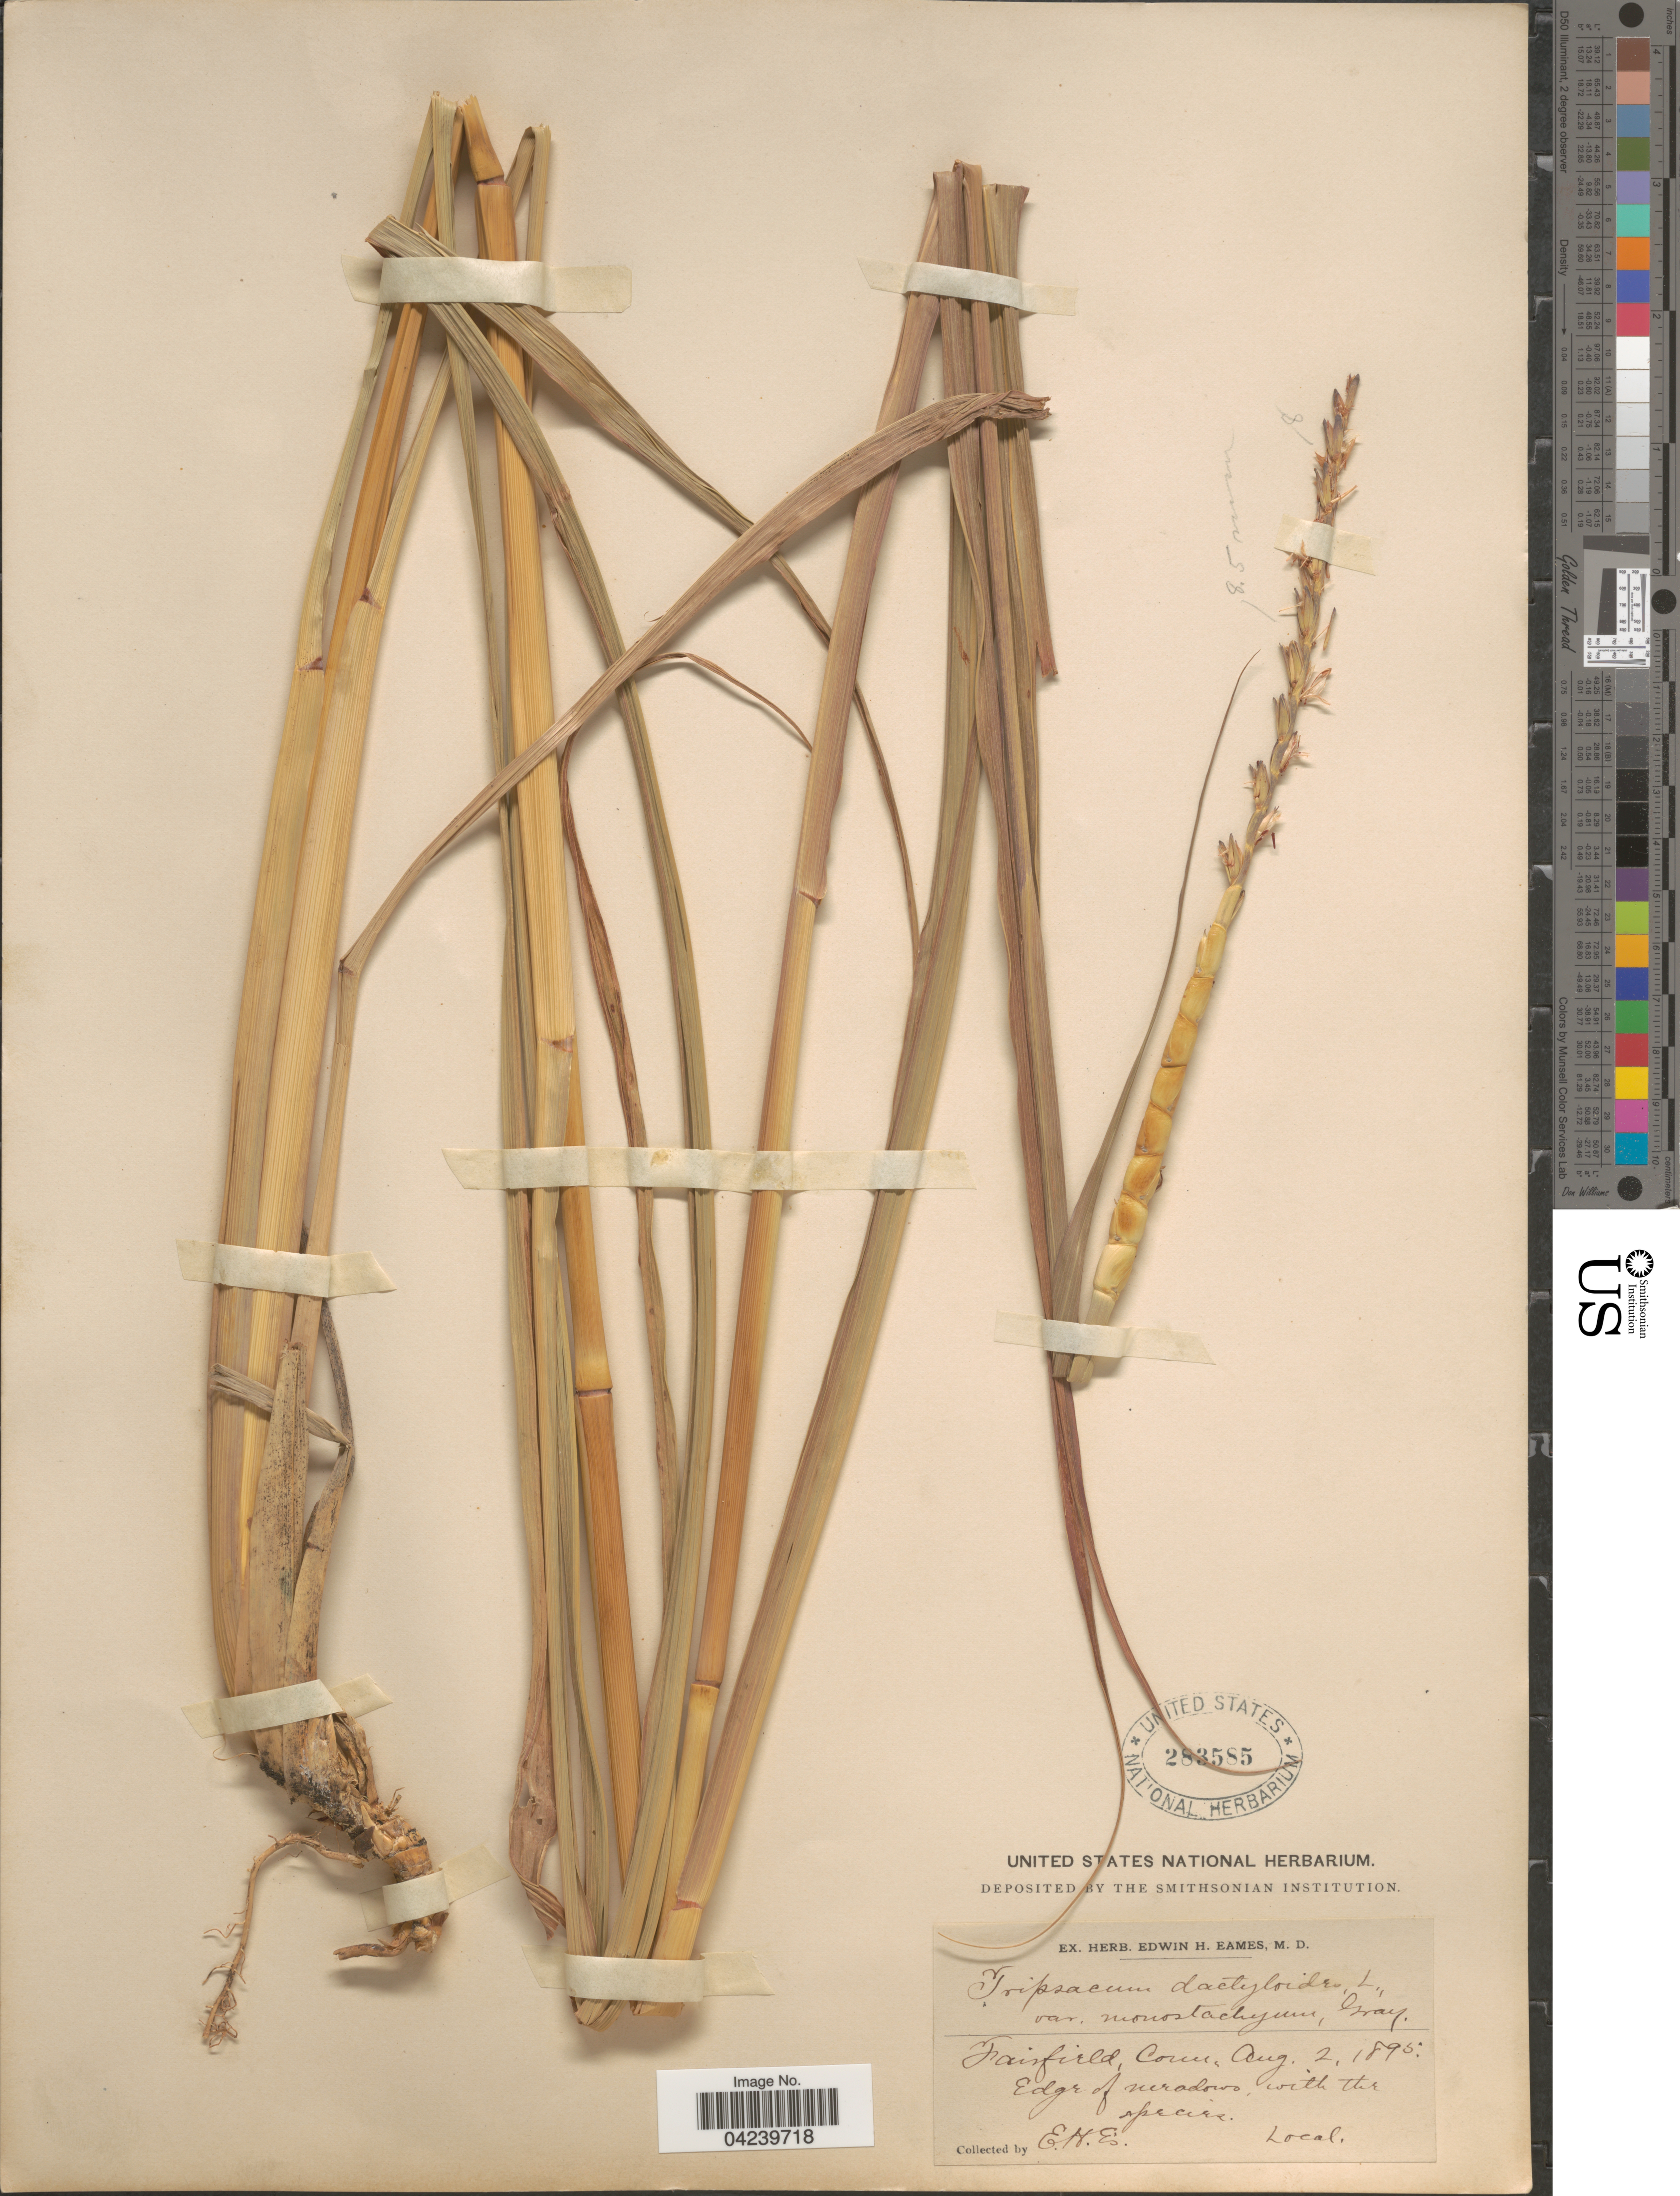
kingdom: Plantae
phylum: Tracheophyta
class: Liliopsida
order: Poales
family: Poaceae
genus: Tripsacum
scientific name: Tripsacum dactyloides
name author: (L.) L.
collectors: E. H. Eames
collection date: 1895-08-02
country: United States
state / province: Connecticut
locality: Fairfield.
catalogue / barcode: US 283585